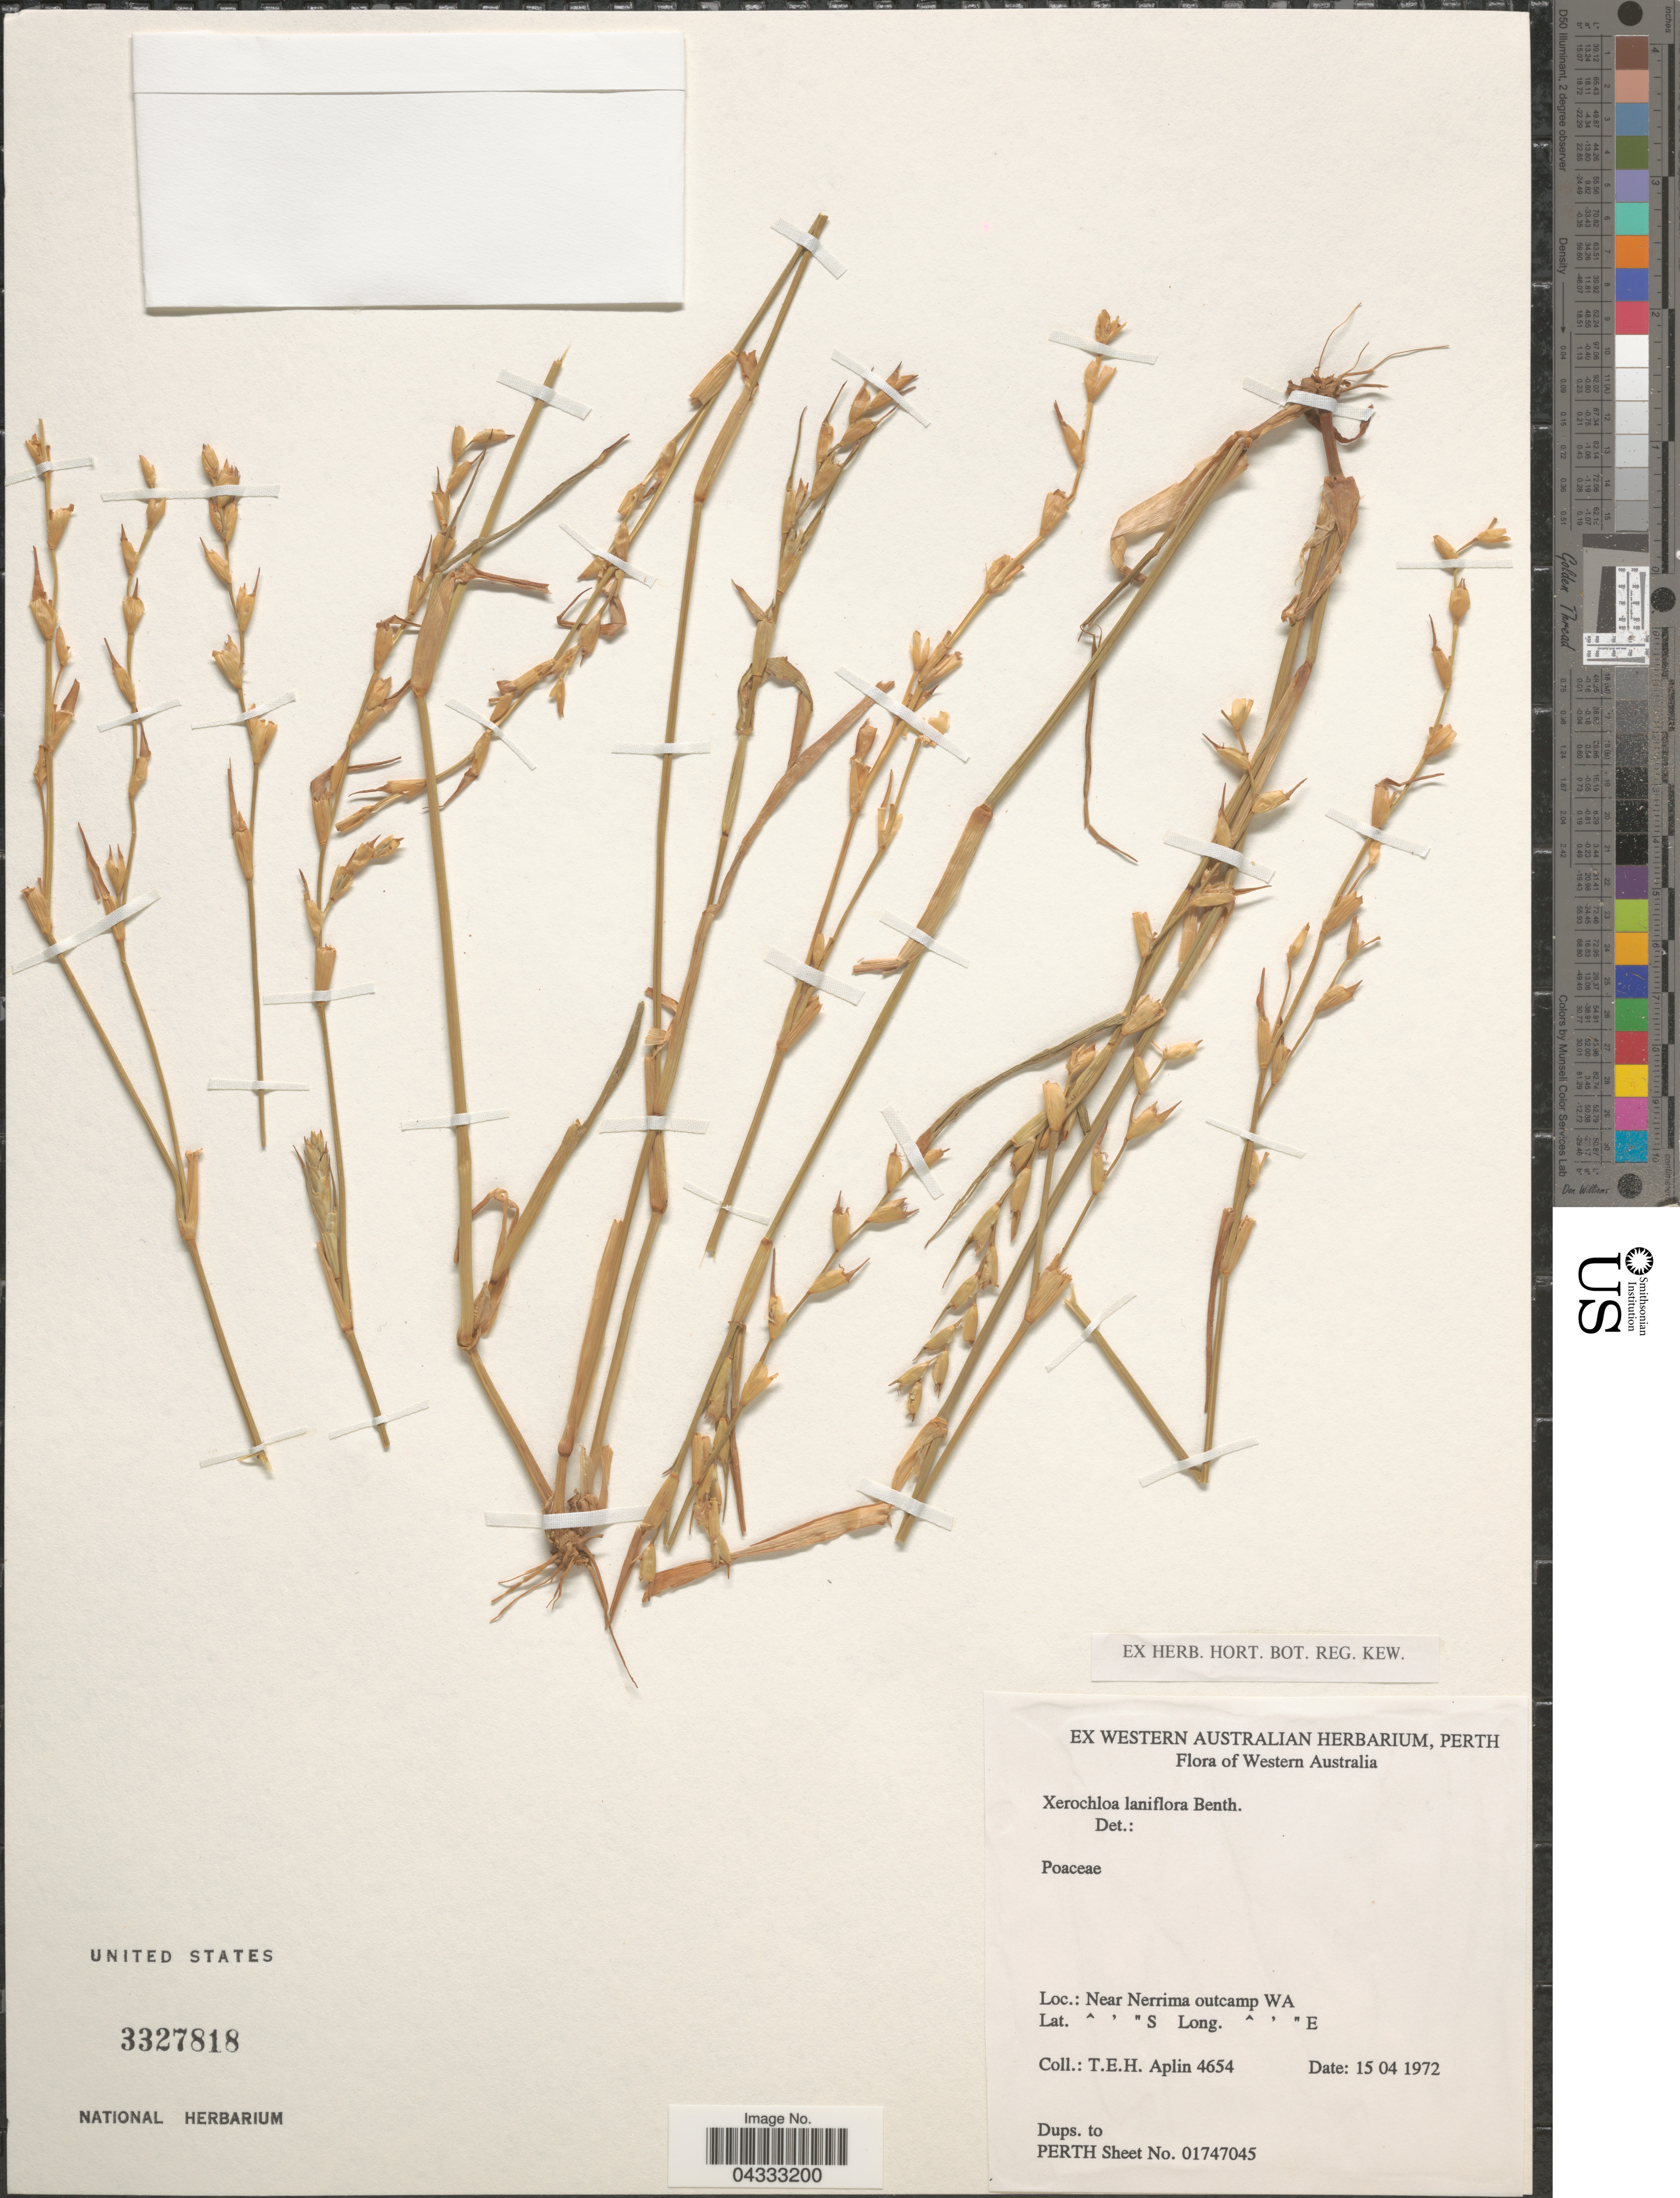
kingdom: Plantae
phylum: Tracheophyta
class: Liliopsida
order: Poales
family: Poaceae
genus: Xerochloa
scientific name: Xerochloa laniflora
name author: Benth.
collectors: T. Aplin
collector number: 4654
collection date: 1972-04-15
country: Australia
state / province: Western Australia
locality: Near Nerrima outcamp WA.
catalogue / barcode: US 3327818